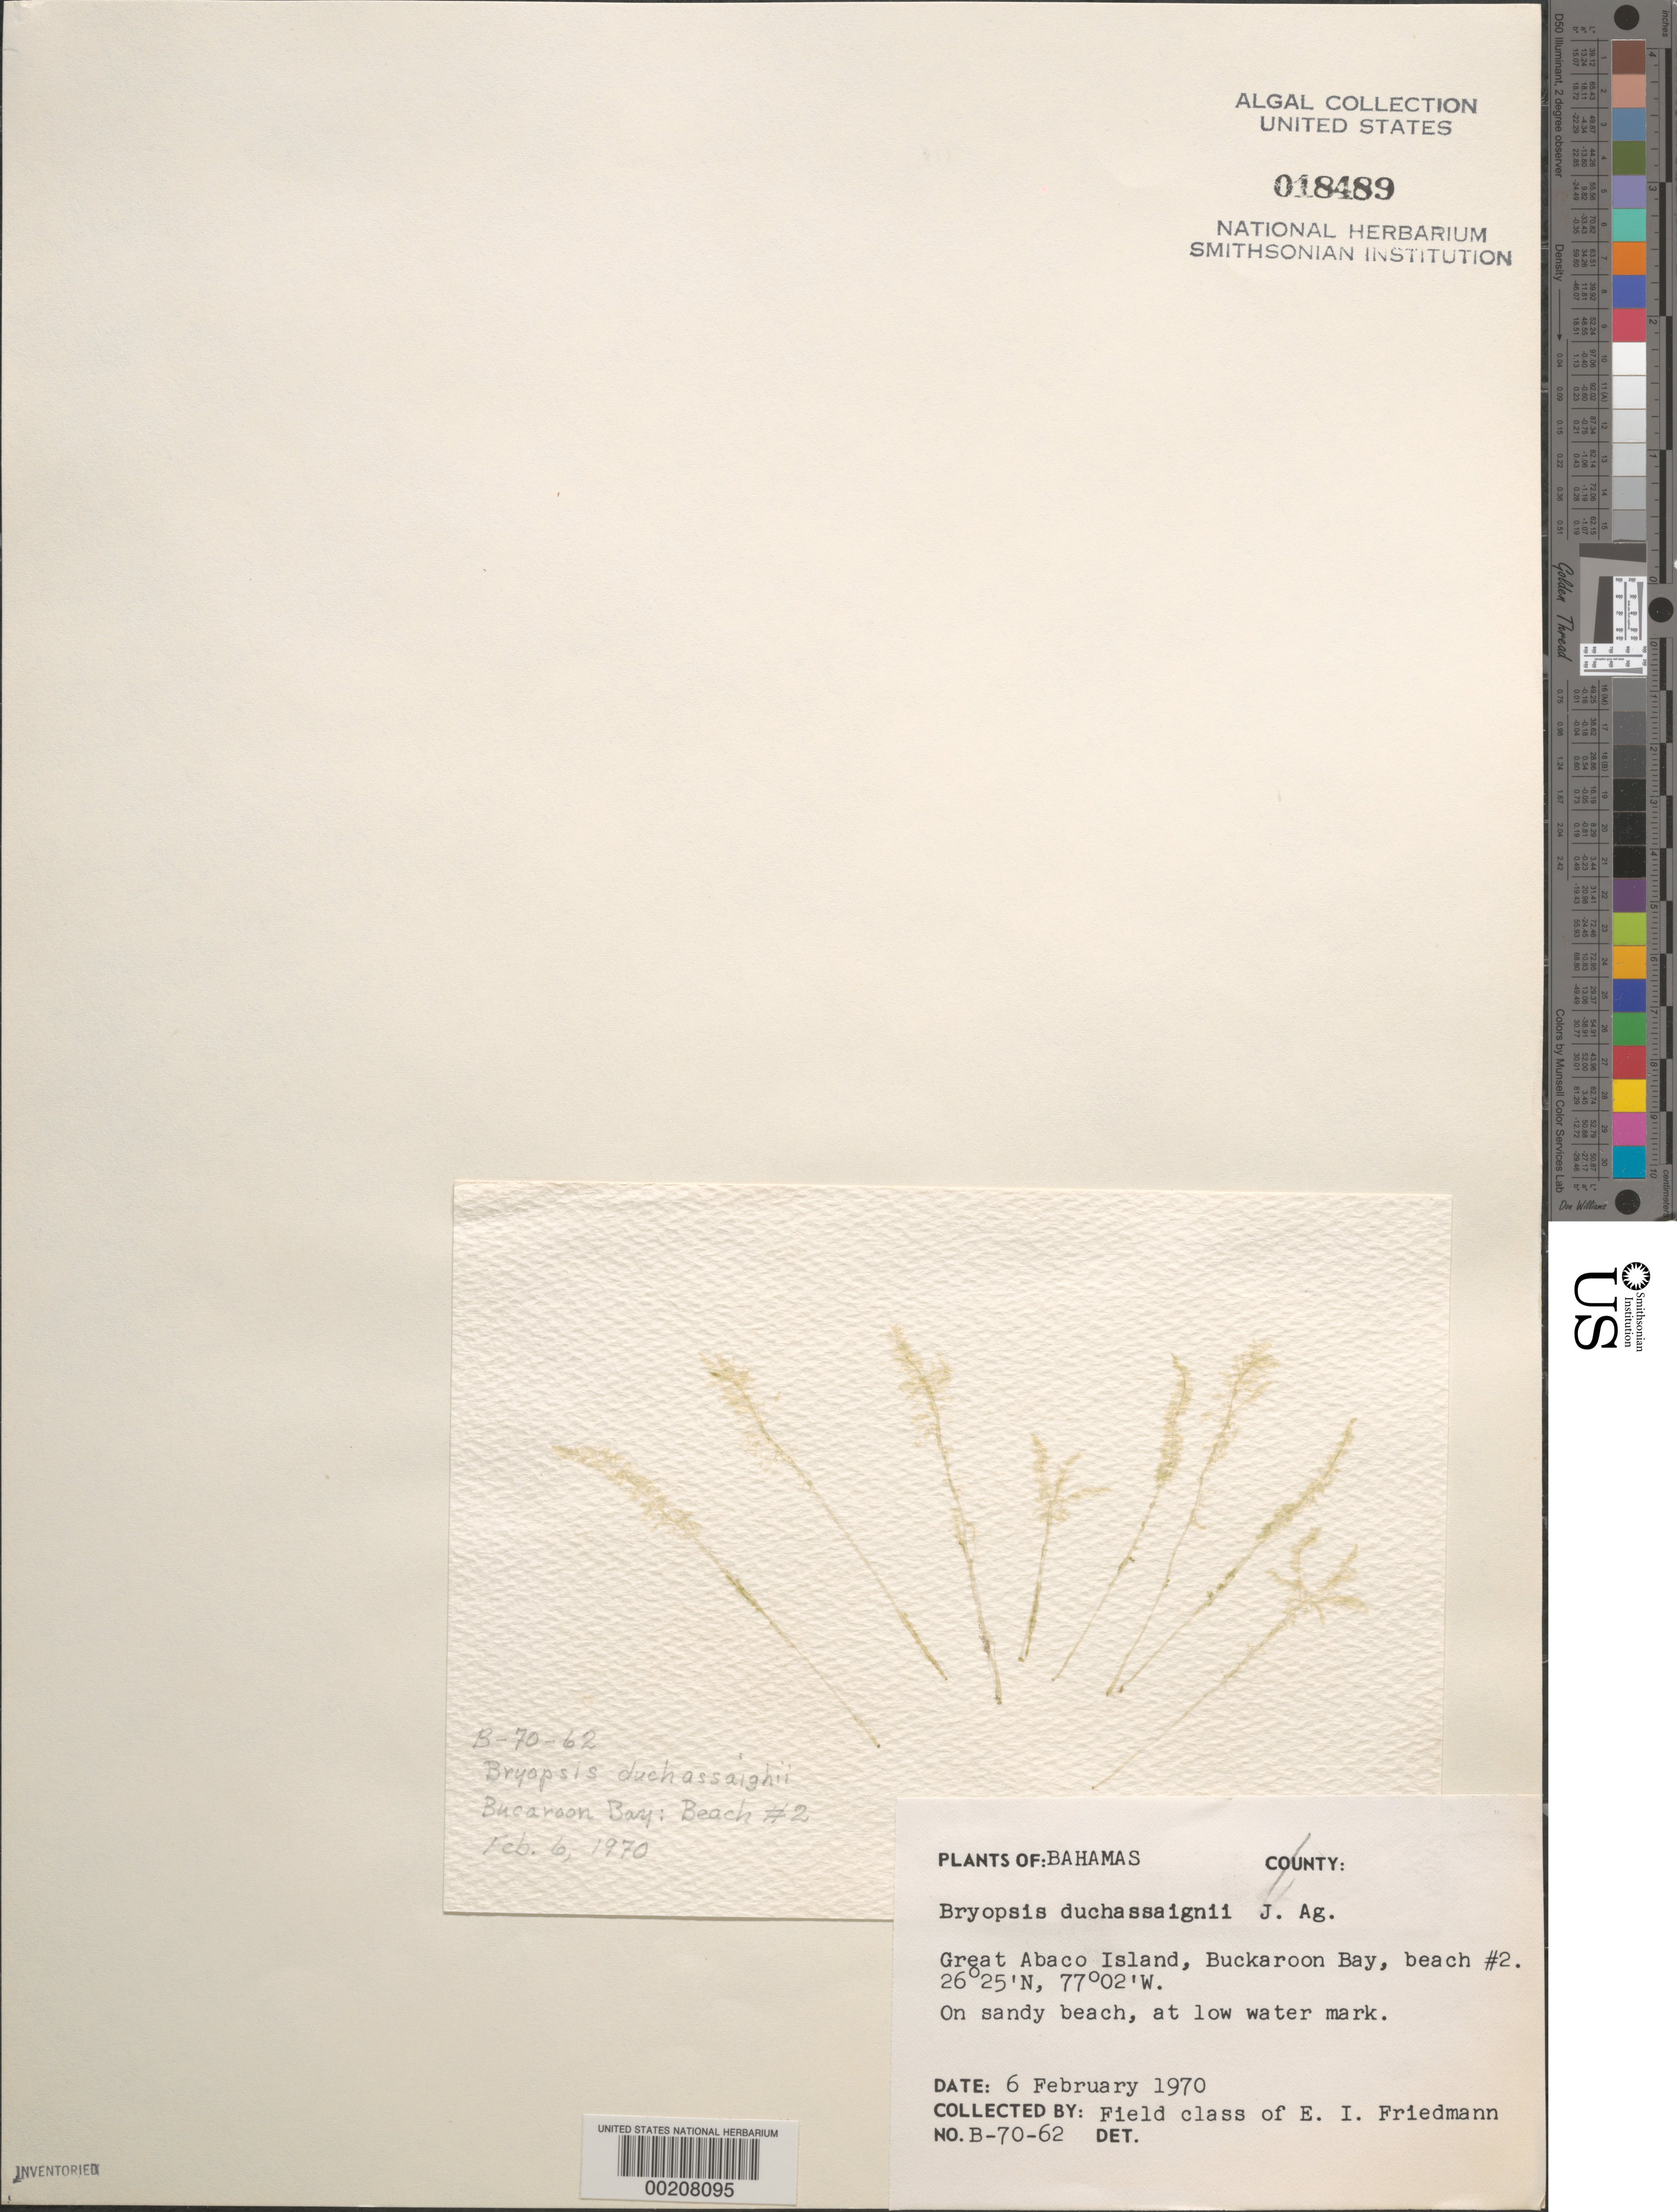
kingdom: Plantae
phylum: Chlorophyta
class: Ulvophyceae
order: Bryopsidales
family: Bryopsidaceae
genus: Trichosolen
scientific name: Trichosolen duchassaingii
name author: (J. Agardh) W.R. Taylor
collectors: E. Friedmann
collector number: B-70-62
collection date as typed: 06 Feb 1970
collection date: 1970-02-06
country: Bahamas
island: Great Abaco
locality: Buckaroon Bay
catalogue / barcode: US 18489